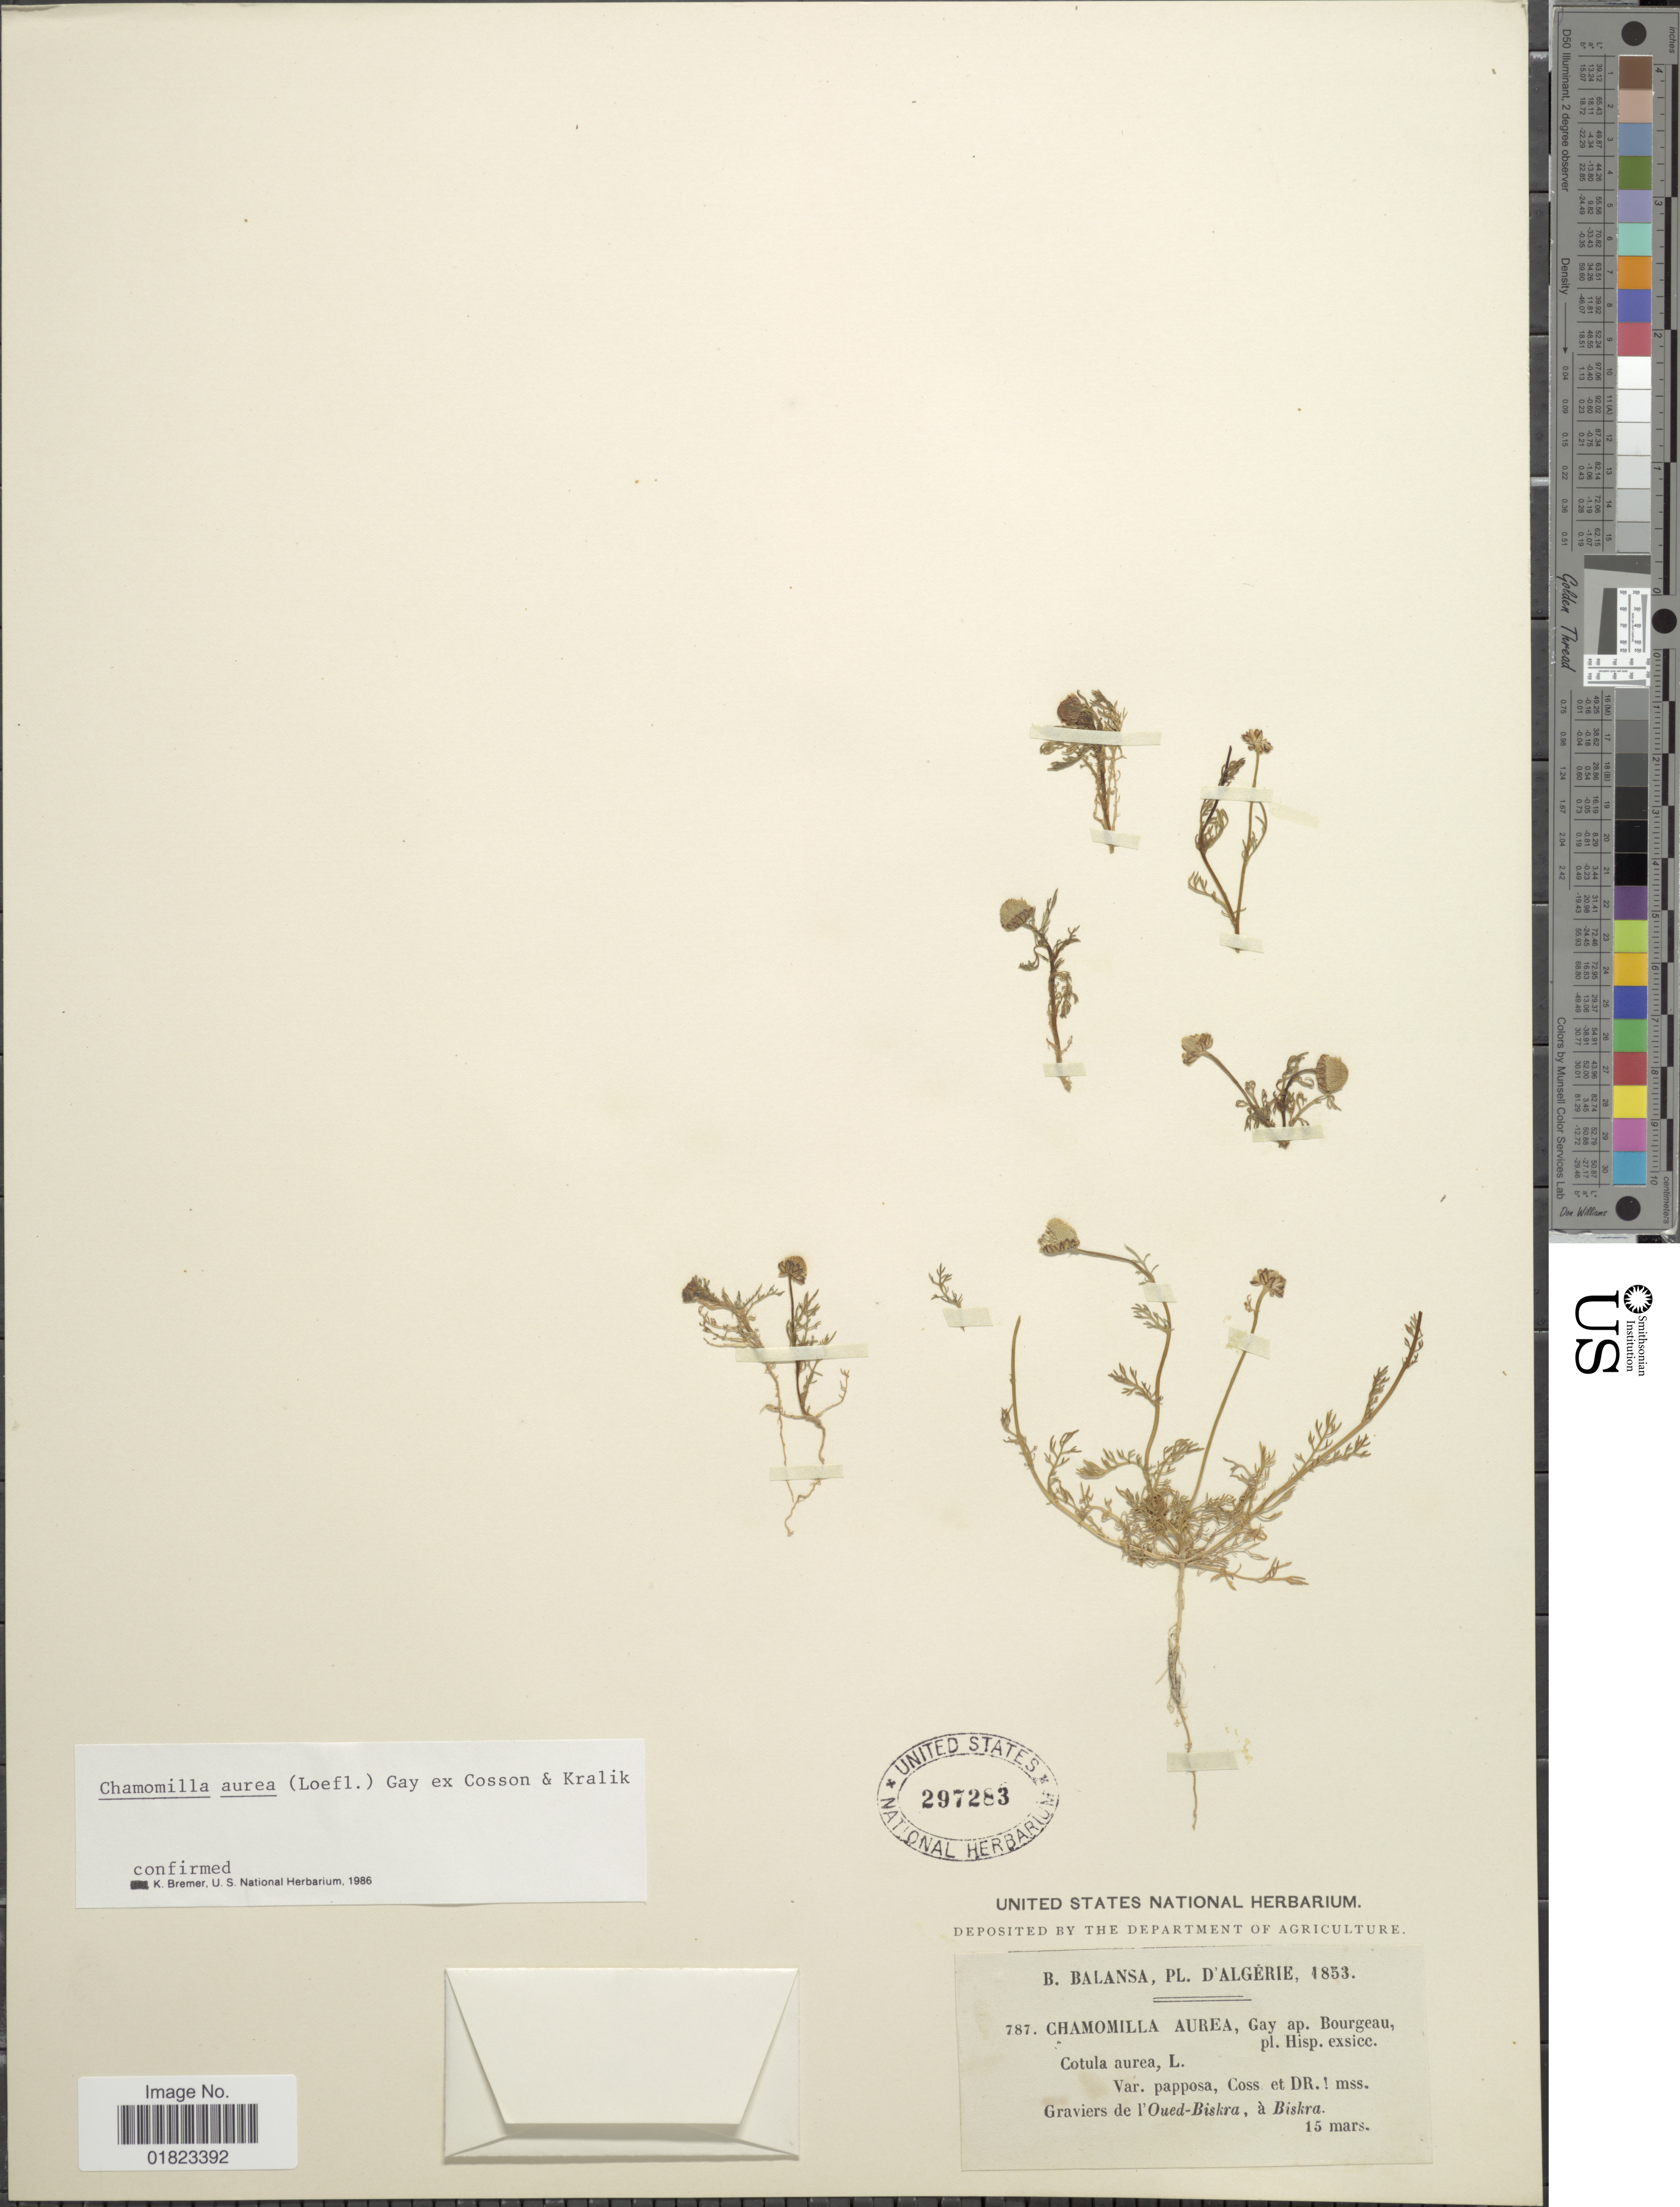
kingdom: Plantae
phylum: Tracheophyta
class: Magnoliopsida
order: Asterales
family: Asteraceae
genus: Matricaria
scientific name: Matricaria aurea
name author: (Loefl.) Sch. Bip.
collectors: B. Balansa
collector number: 787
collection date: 1853-03-15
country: Algeria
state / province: Biskra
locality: D'Algerie, Graviers de l'Oued-Biskra, a Biskra.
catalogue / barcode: US 297283